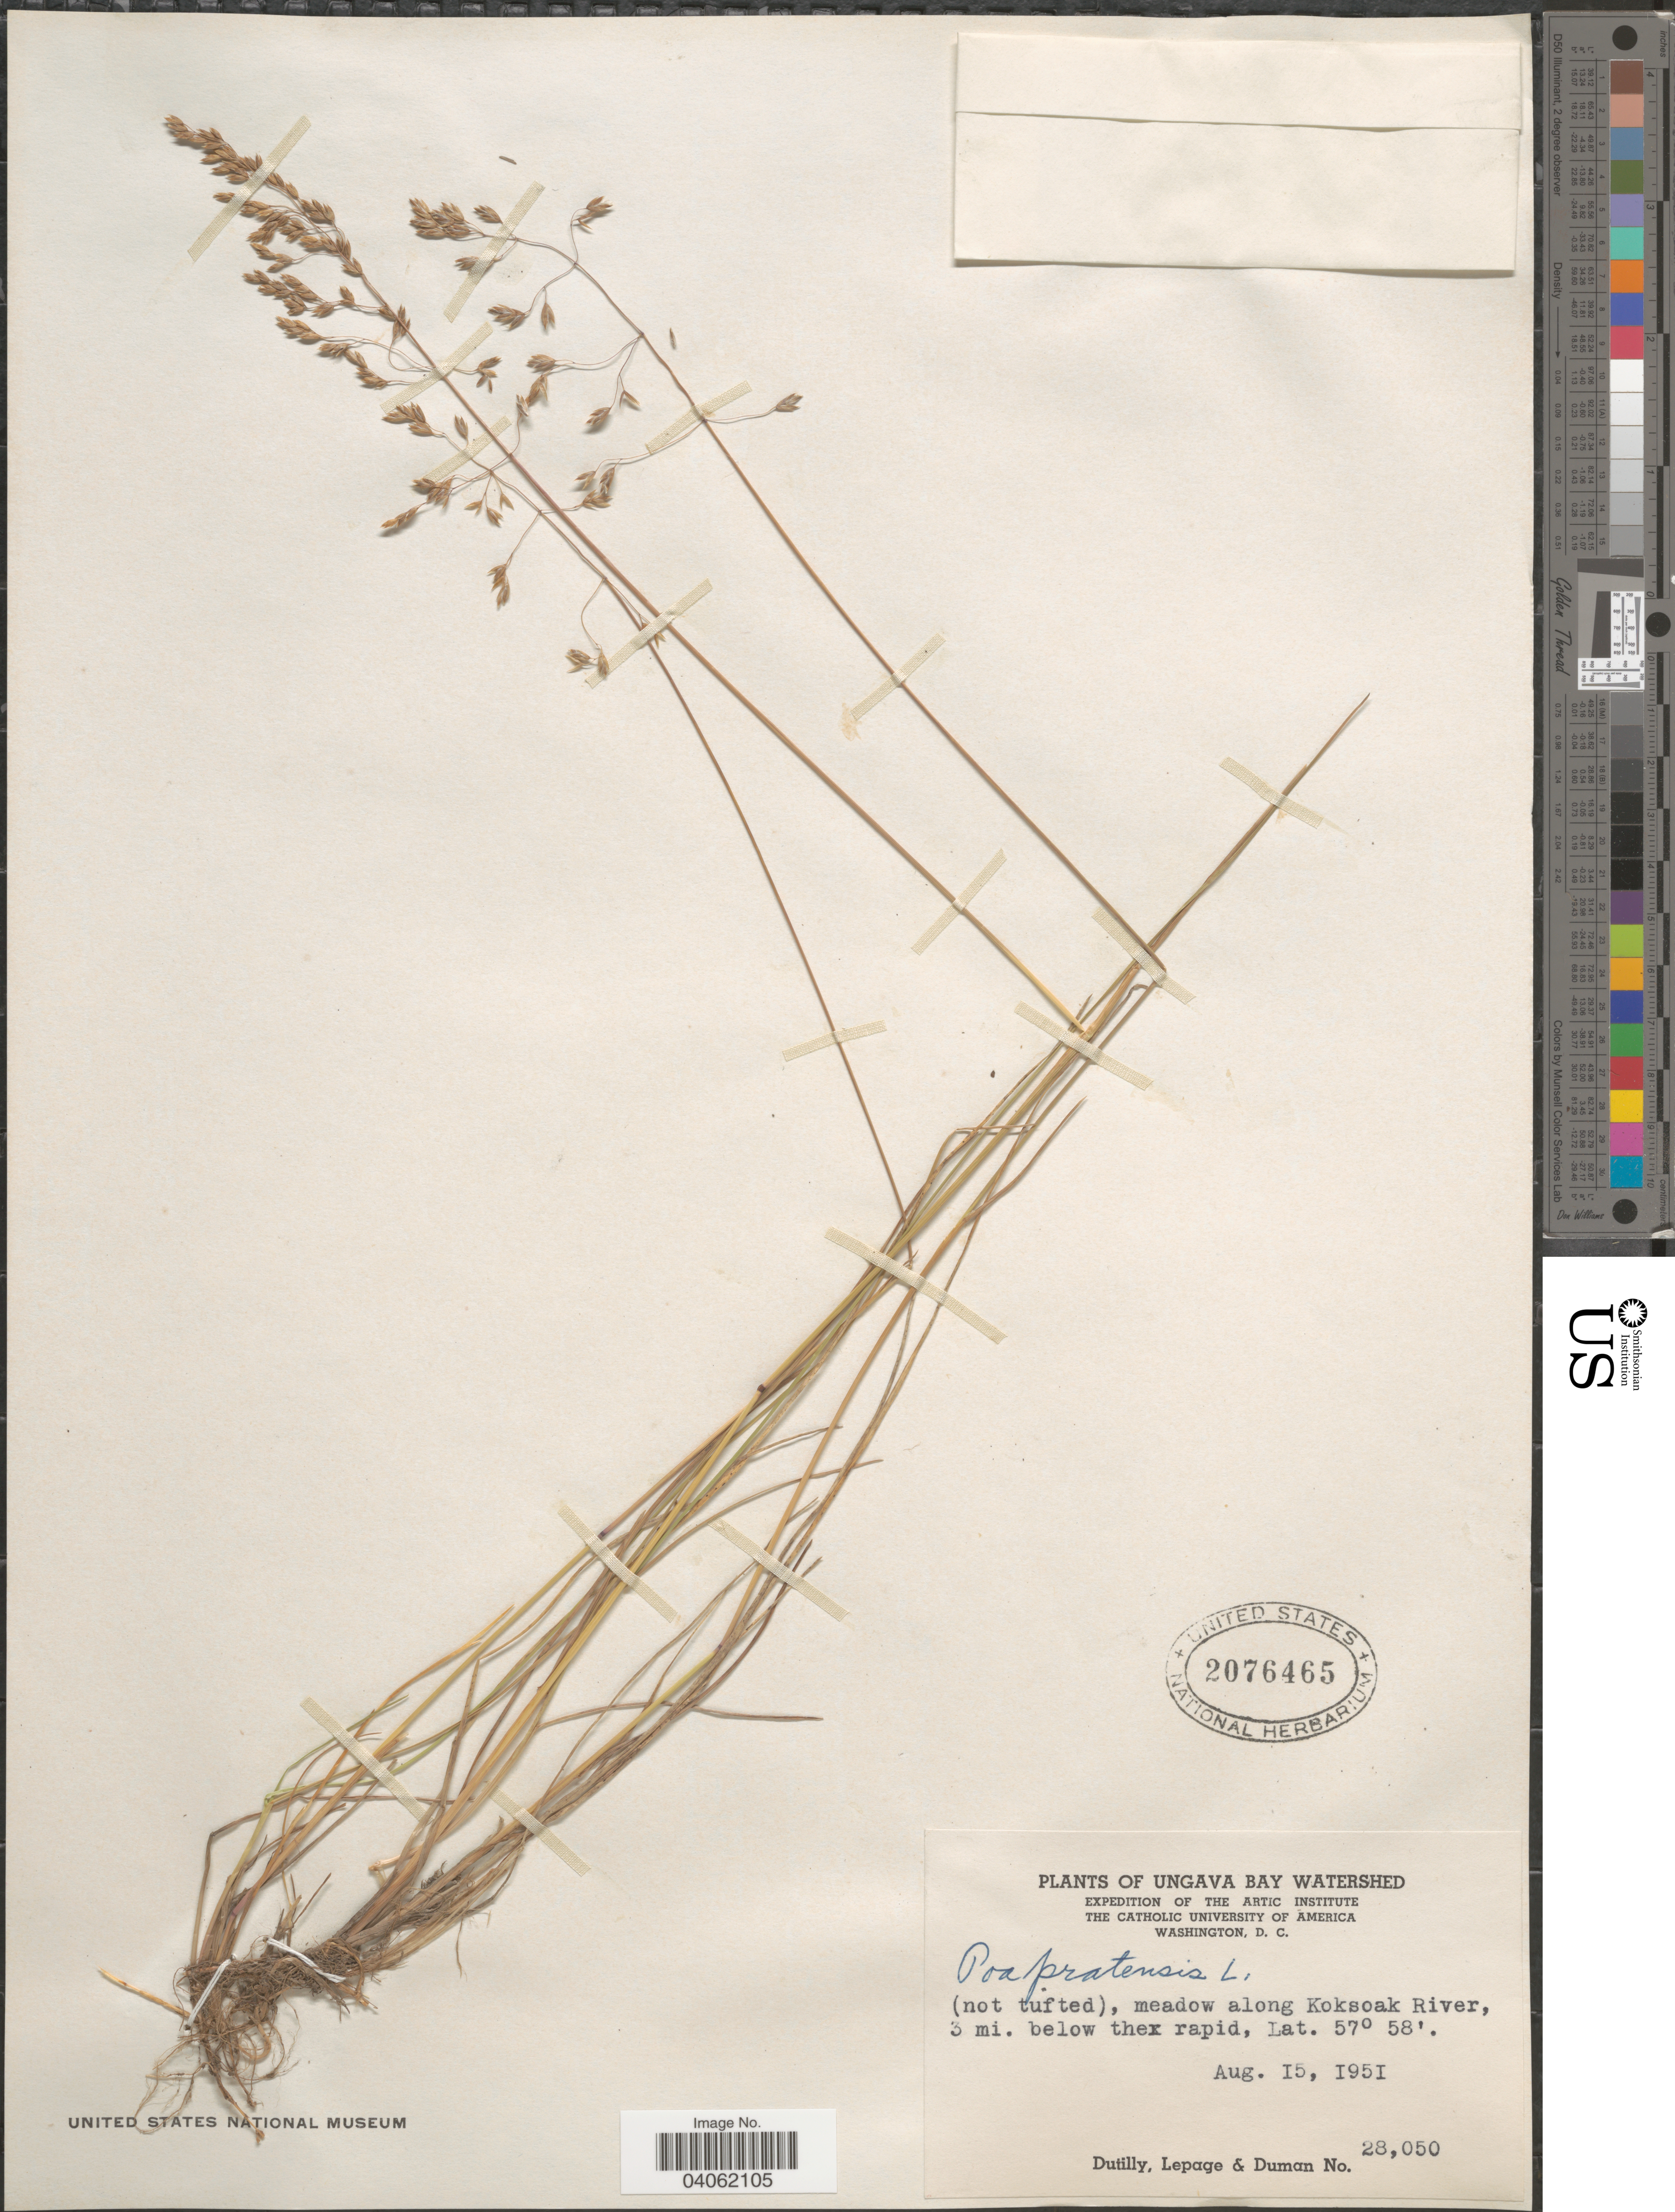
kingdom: Plantae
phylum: Tracheophyta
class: Liliopsida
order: Poales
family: Poaceae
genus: Poa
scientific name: Poa pratensis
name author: L.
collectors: -. Dutilly, -. LePage & -. Duman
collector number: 28050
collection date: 1951-08-15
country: Canada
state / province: Quebec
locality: Ungava Bay Watershed. Meadow along Koksoak River, 3 mi. below the rapid.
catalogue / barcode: US 2076465